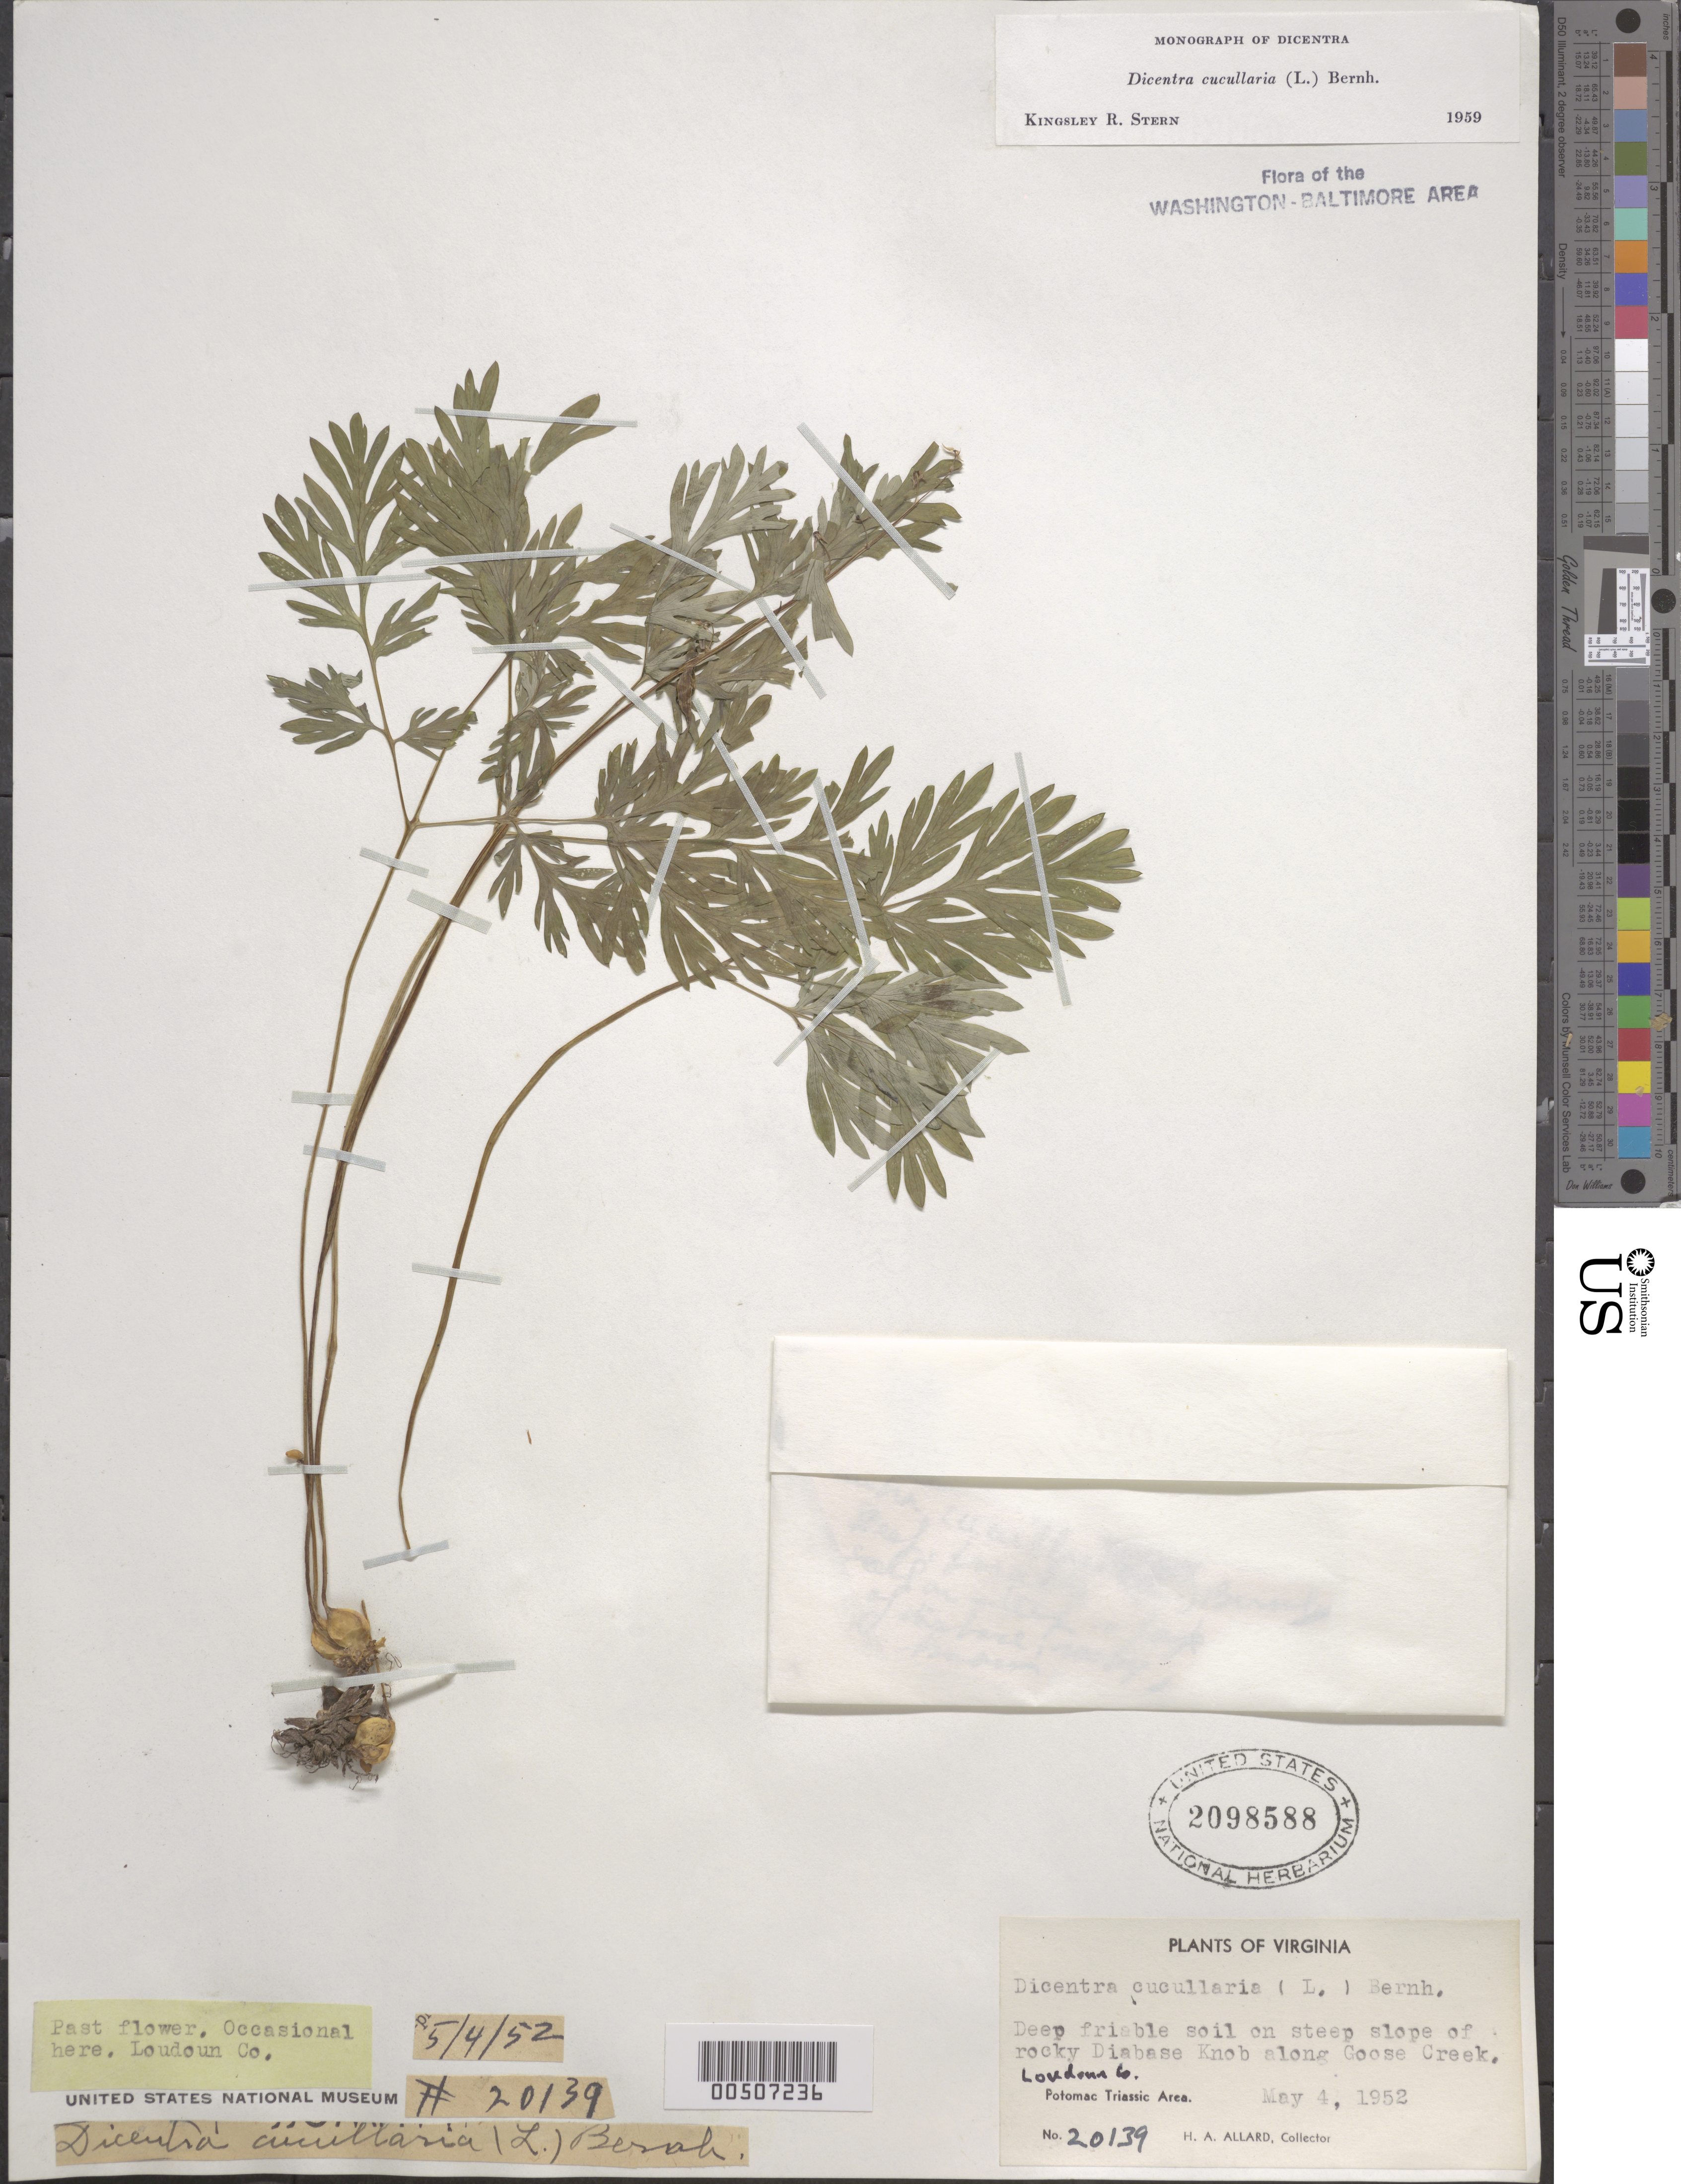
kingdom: Plantae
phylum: Tracheophyta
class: Magnoliopsida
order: Ranunculales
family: Papaveraceae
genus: Dicentra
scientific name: Dicentra cucullaria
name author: (L.) Bernh.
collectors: H. A. Allard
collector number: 20139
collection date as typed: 04 May 1952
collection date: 1952-05-04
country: United States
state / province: Virginia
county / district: Loudoun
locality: Goose Creek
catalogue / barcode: US 2098588